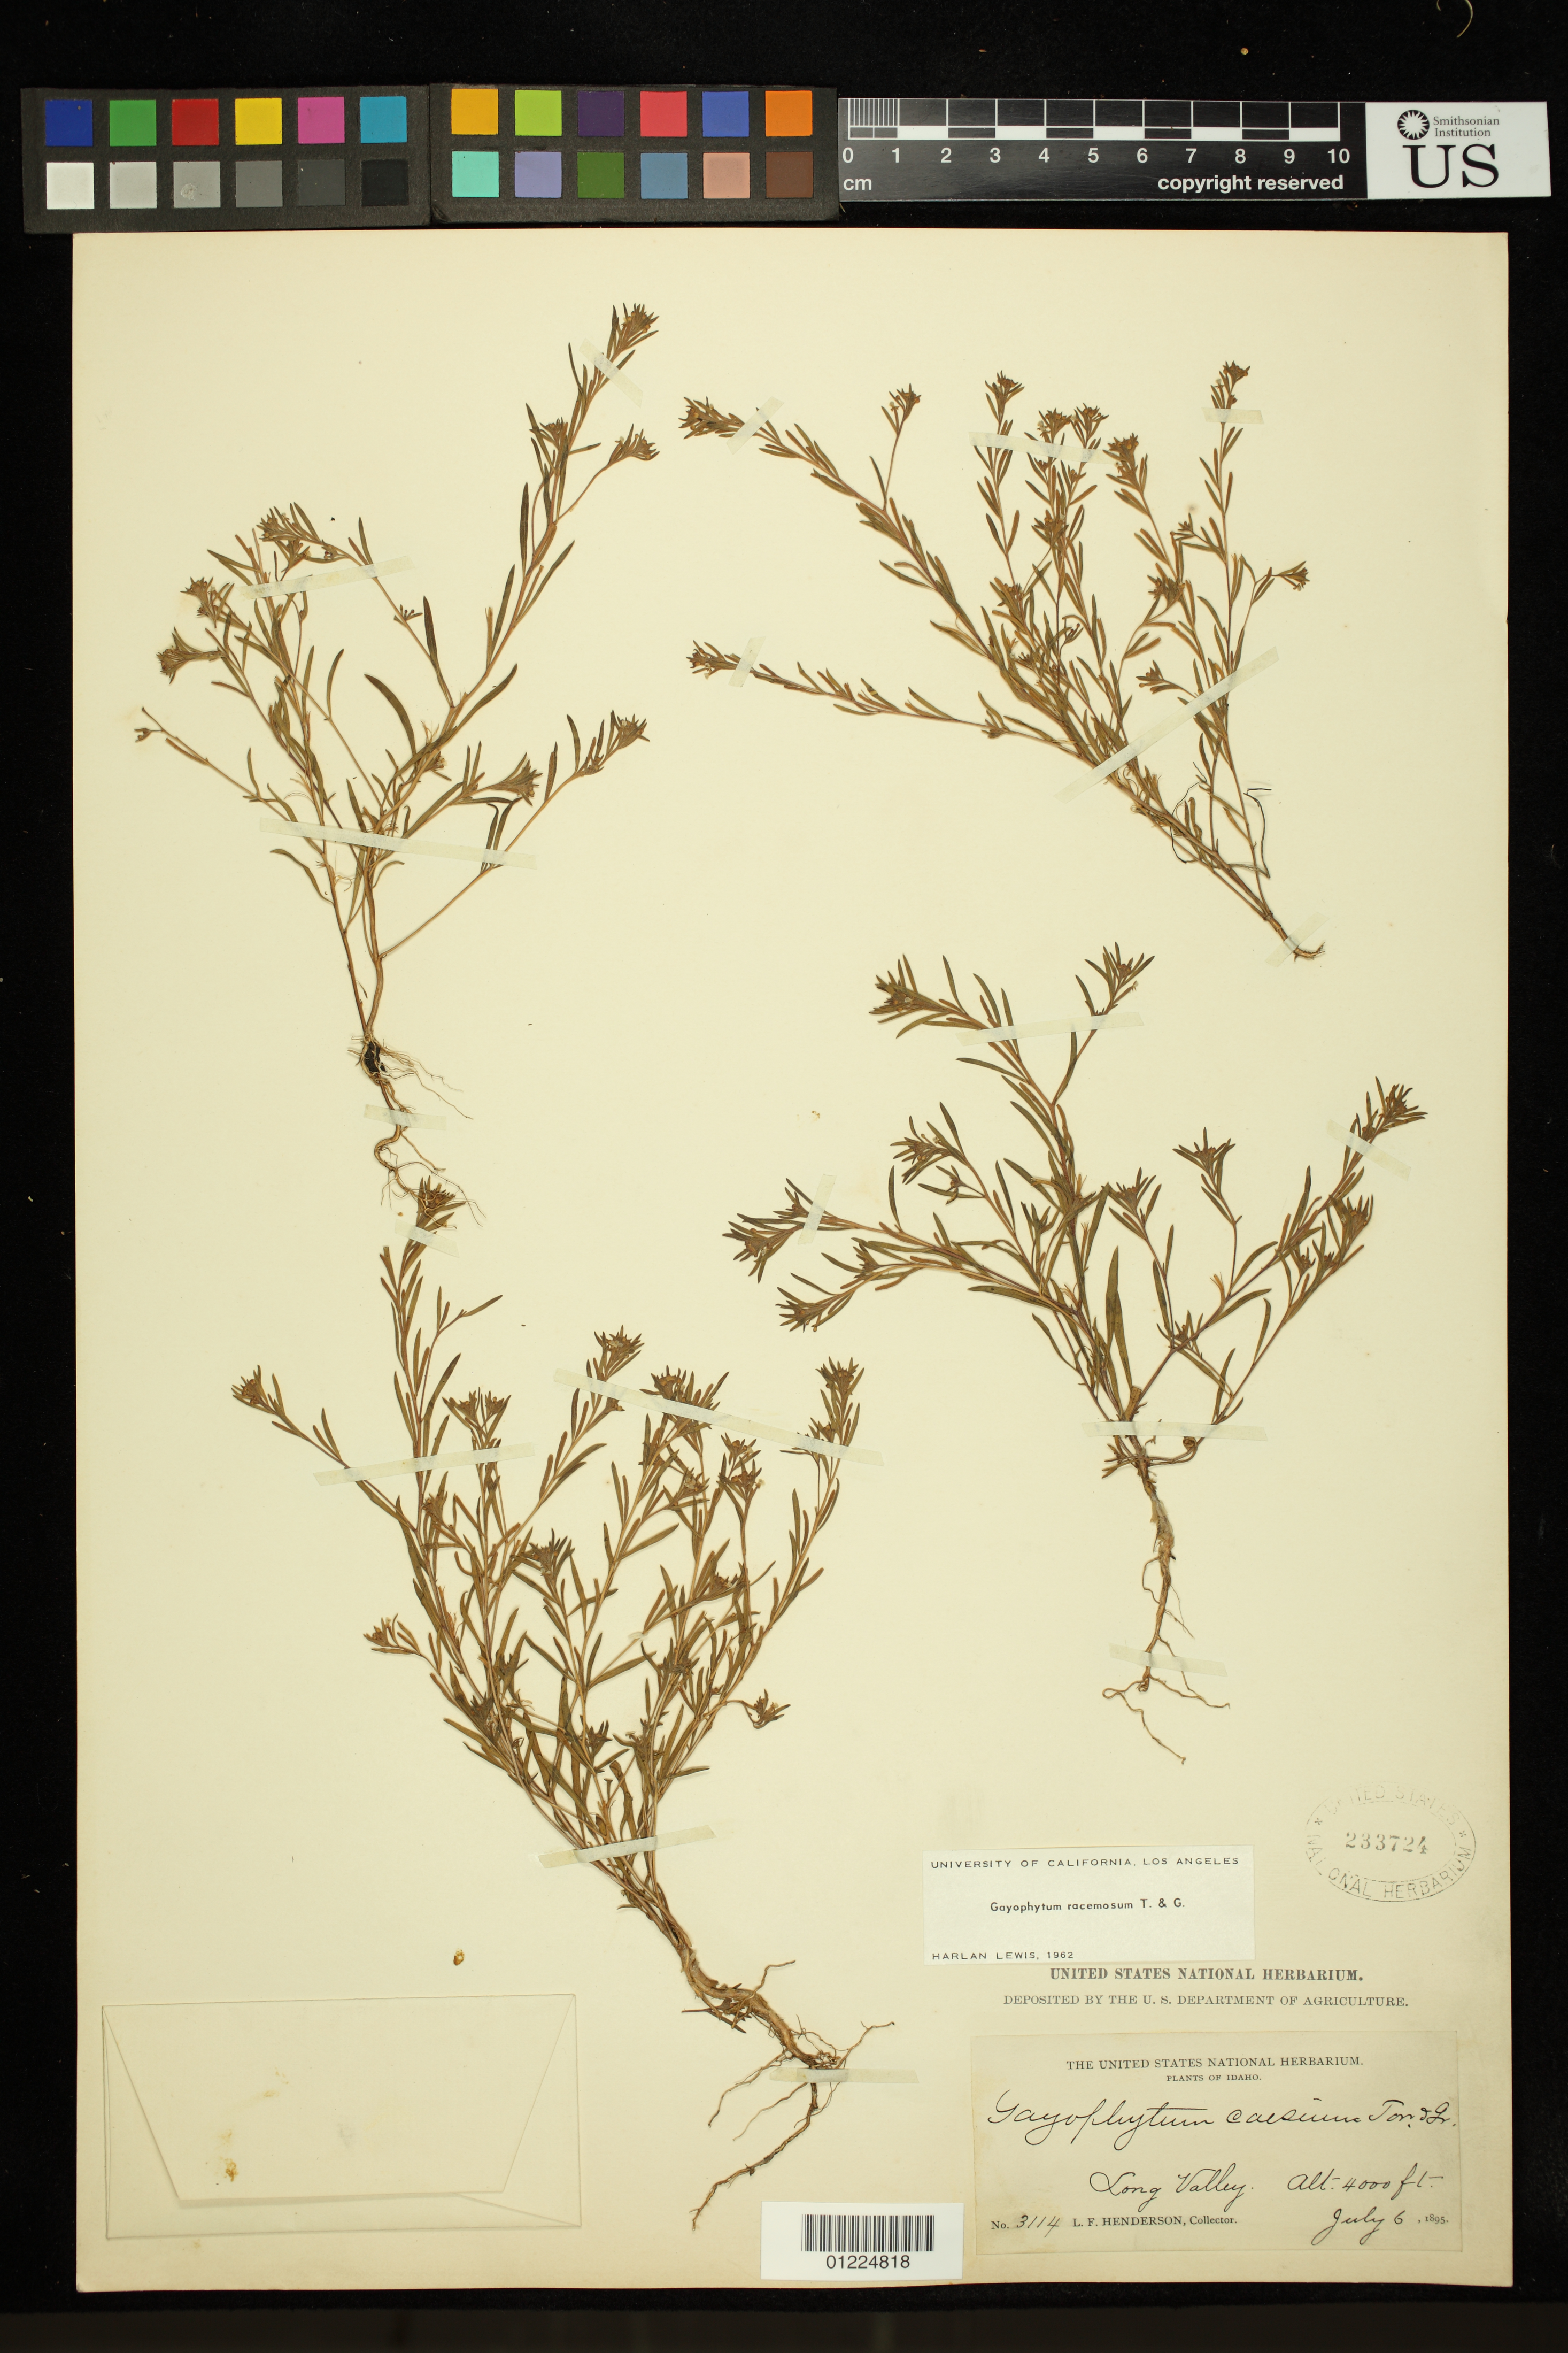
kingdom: Plantae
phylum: Tracheophyta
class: Magnoliopsida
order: Myrtales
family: Onagraceae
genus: Gayophytum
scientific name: Gayophytum racemosum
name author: Torr. & A. Gray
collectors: L. F. Henderson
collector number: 3114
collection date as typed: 06 Jul 1895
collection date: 1895-07-06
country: United States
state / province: Idaho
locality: Long Valley.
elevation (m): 1219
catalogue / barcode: US 233724